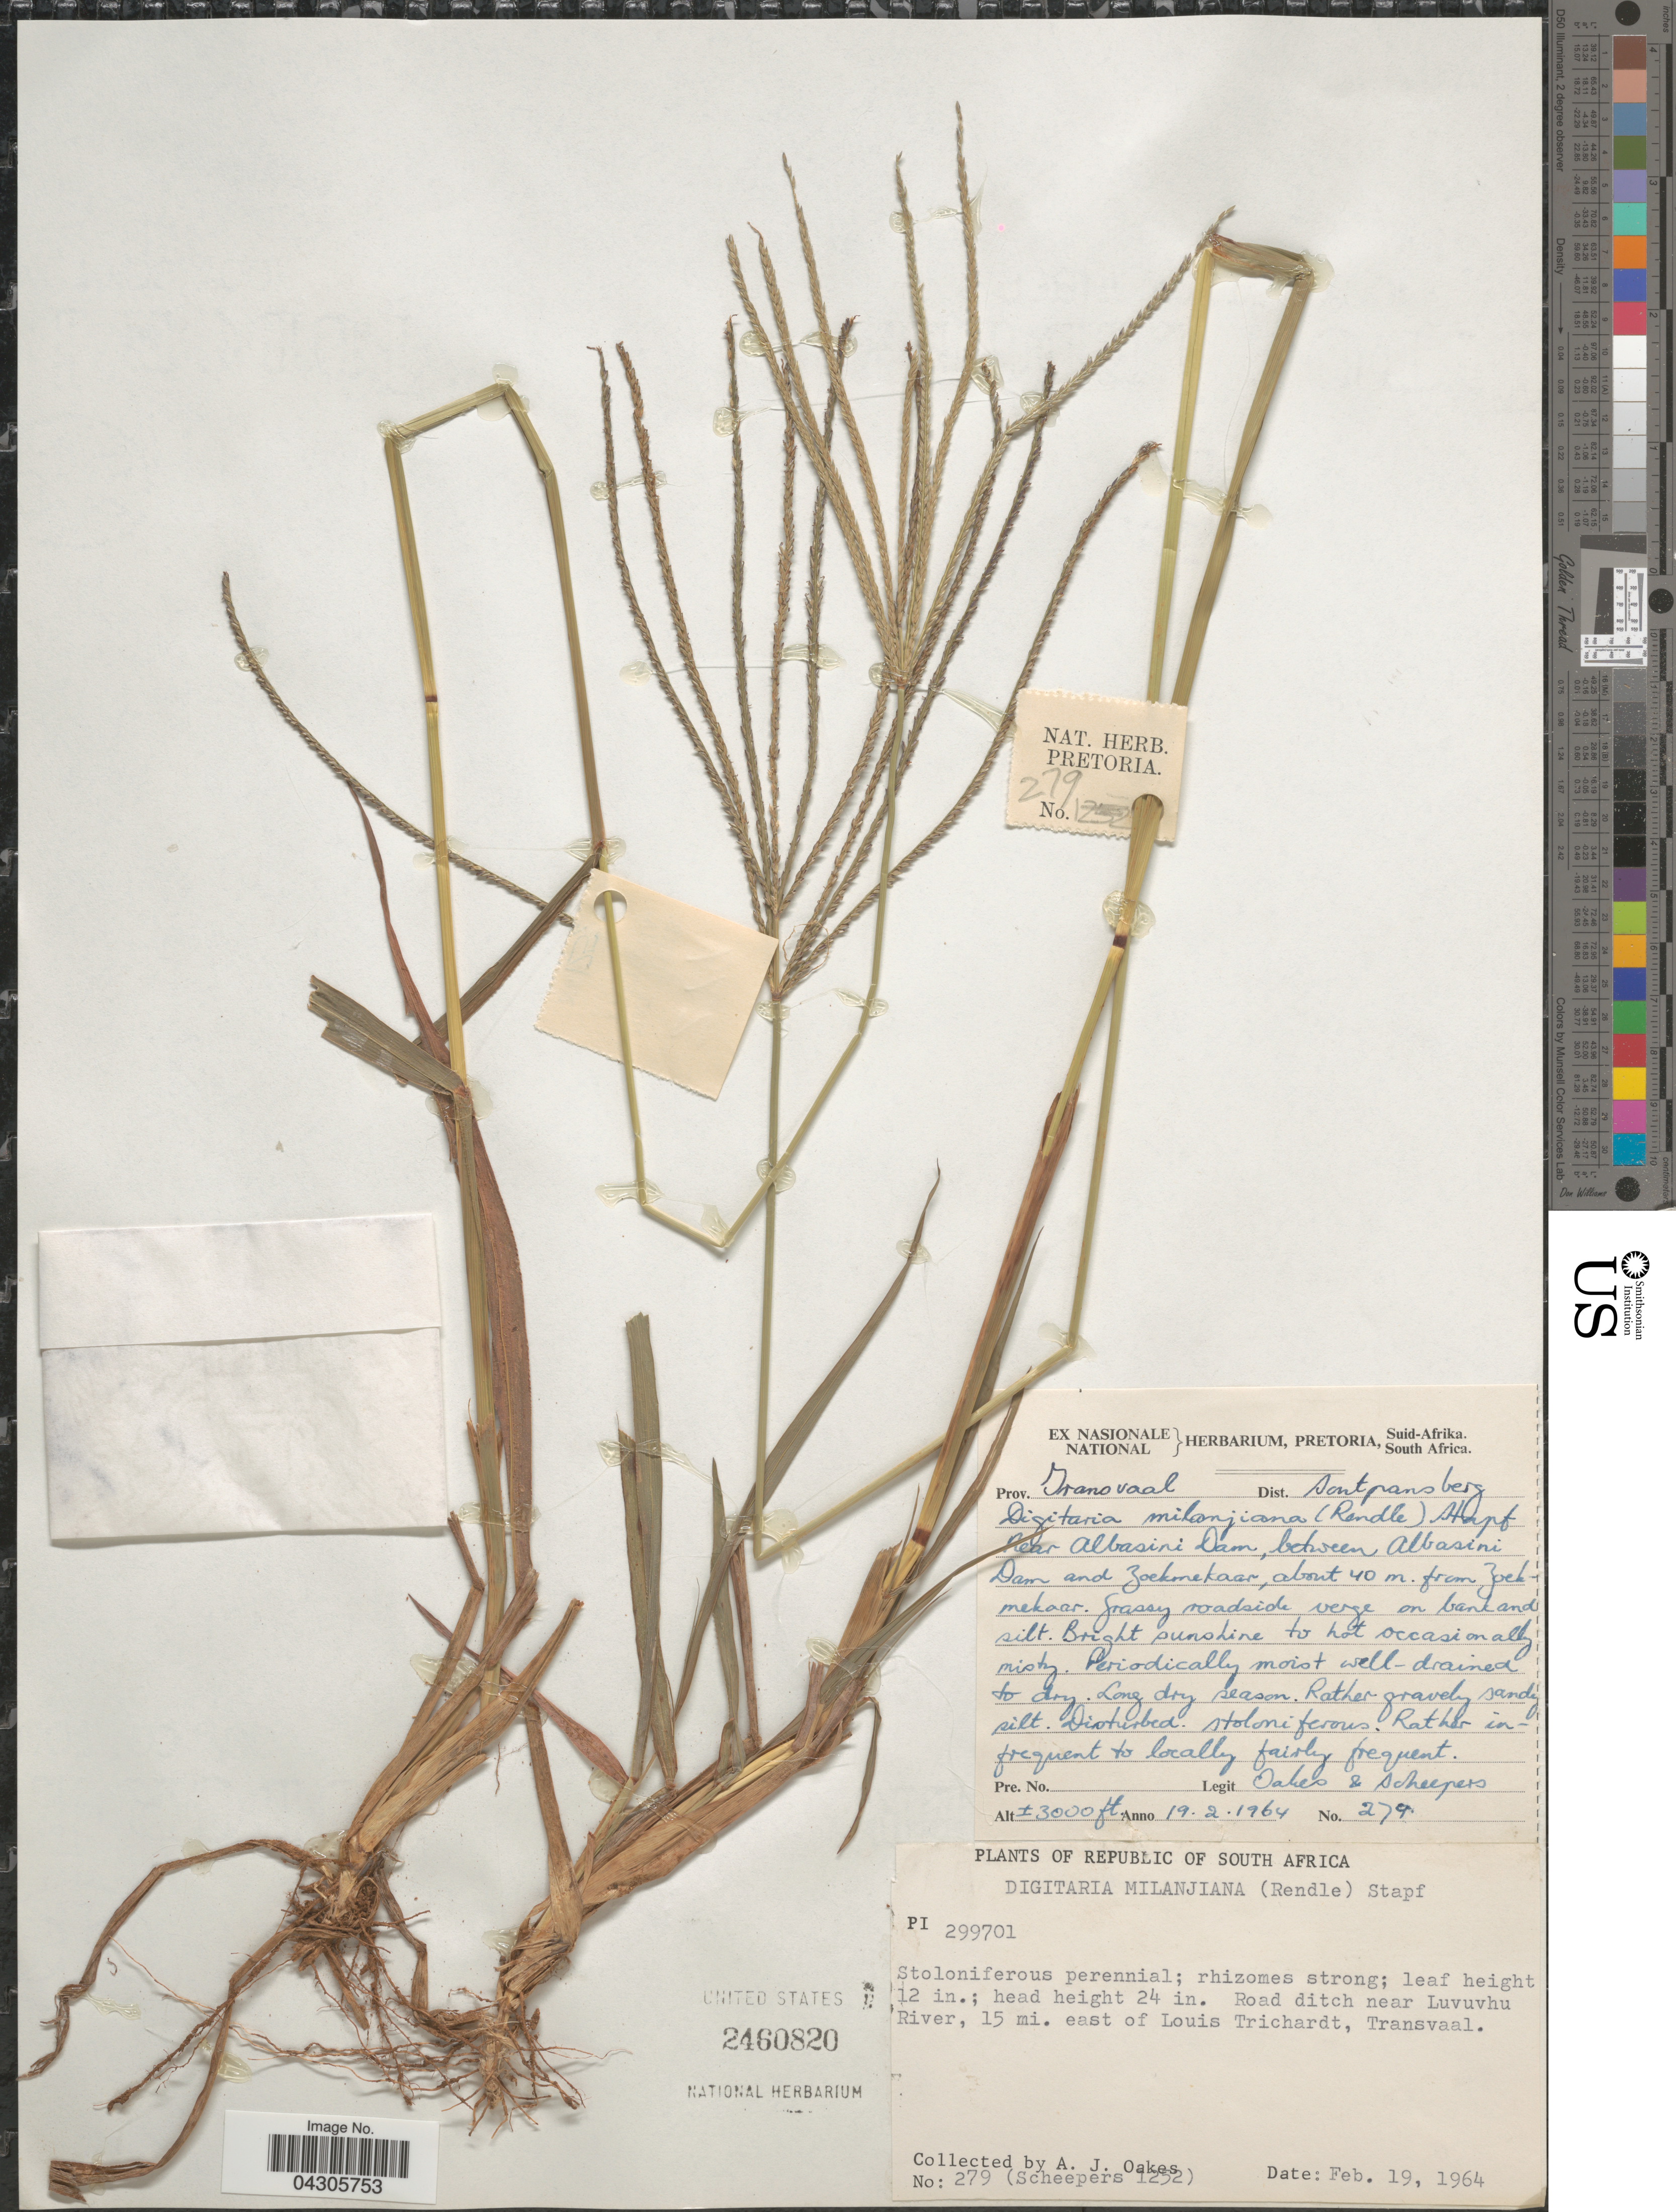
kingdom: Plantae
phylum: Tracheophyta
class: Liliopsida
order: Poales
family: Poaceae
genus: Digitaria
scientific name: Digitaria milanjiana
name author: (Rendle) Stapf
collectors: A. Oakes & J. Scheepers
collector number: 279/1252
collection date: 1964-02-19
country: South Africa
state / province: Limpopo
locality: Road ditch near Luvuvhu River, 15 mi. east of Louis Trichardt, Transvaal. Prov. Transvaal. Dist. Soutpansberg. Near Albasini Dam, between Albasini Dam and Zoekmekaar, about 40 m. from Zoekmekaar.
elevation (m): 914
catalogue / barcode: US 2460820